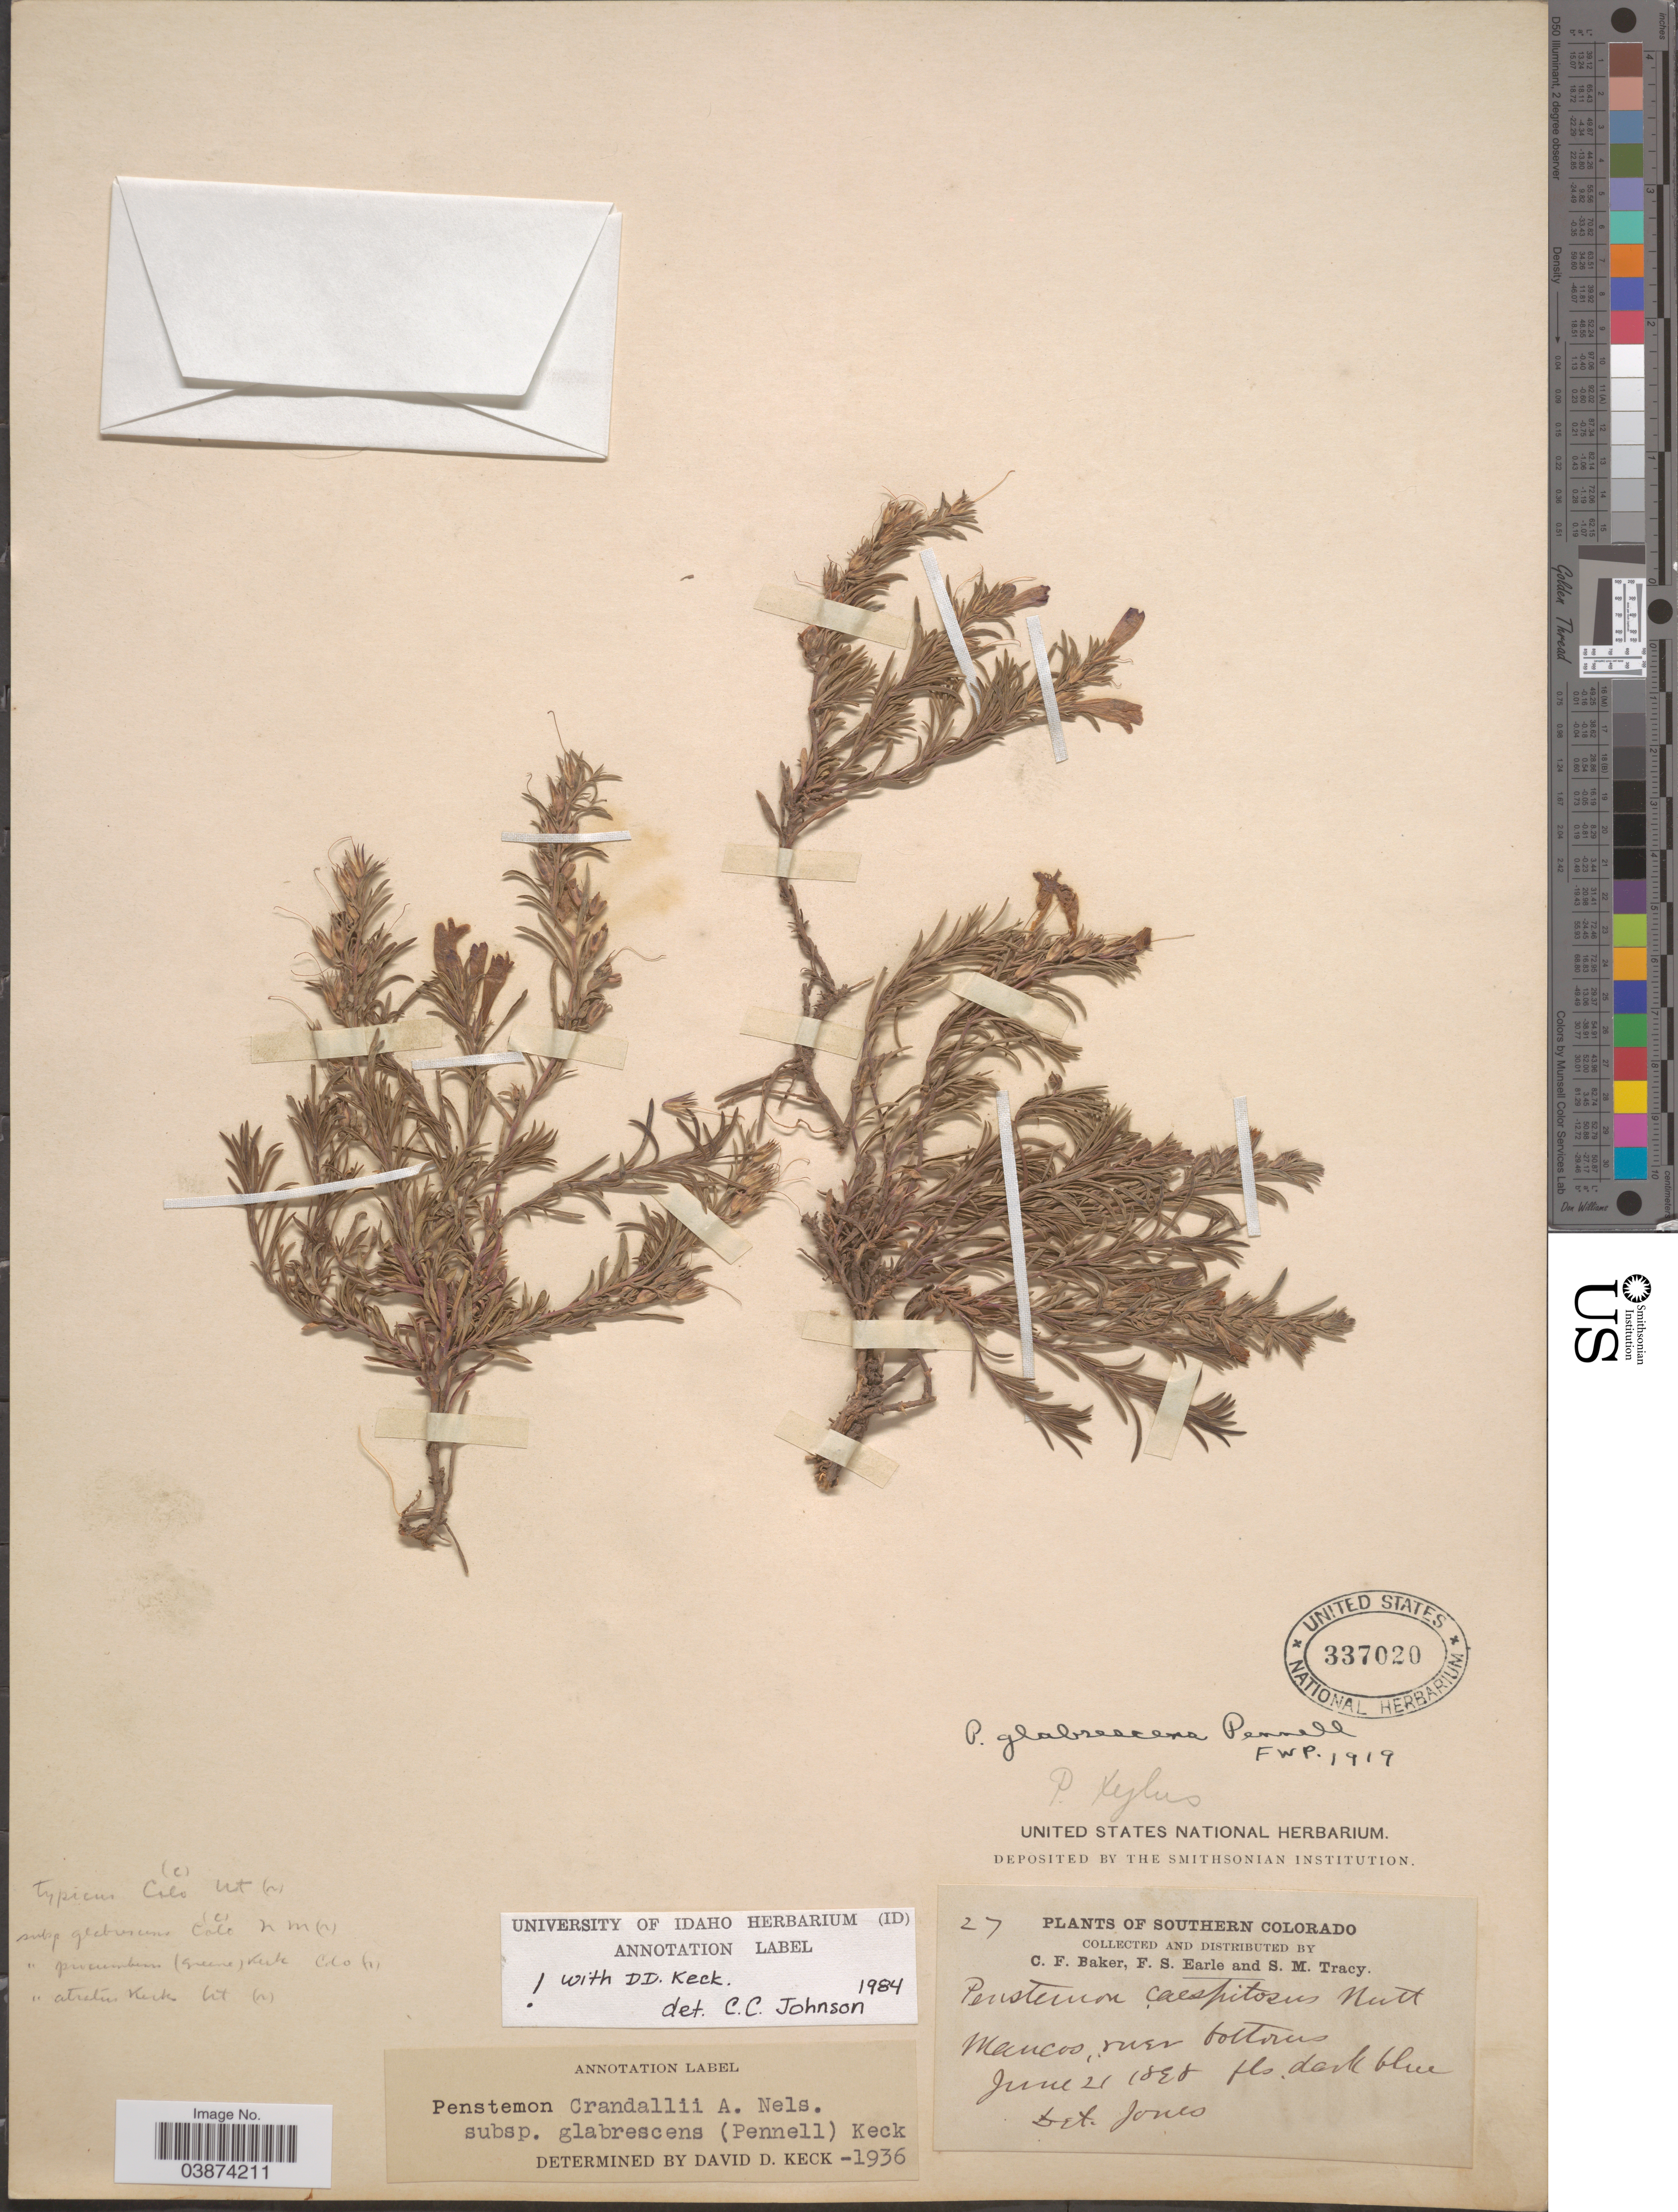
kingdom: Plantae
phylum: Tracheophyta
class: Magnoliopsida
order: Lamiales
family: Plantaginaceae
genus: Penstemon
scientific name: Penstemon crandallii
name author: A. Nelson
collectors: C. F. Baker, F. S. Earle & S. M. Tracy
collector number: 27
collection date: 1838-06-21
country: United States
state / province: Colorado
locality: Southern Colorado. Mancos, river bottoms.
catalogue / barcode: US 337020